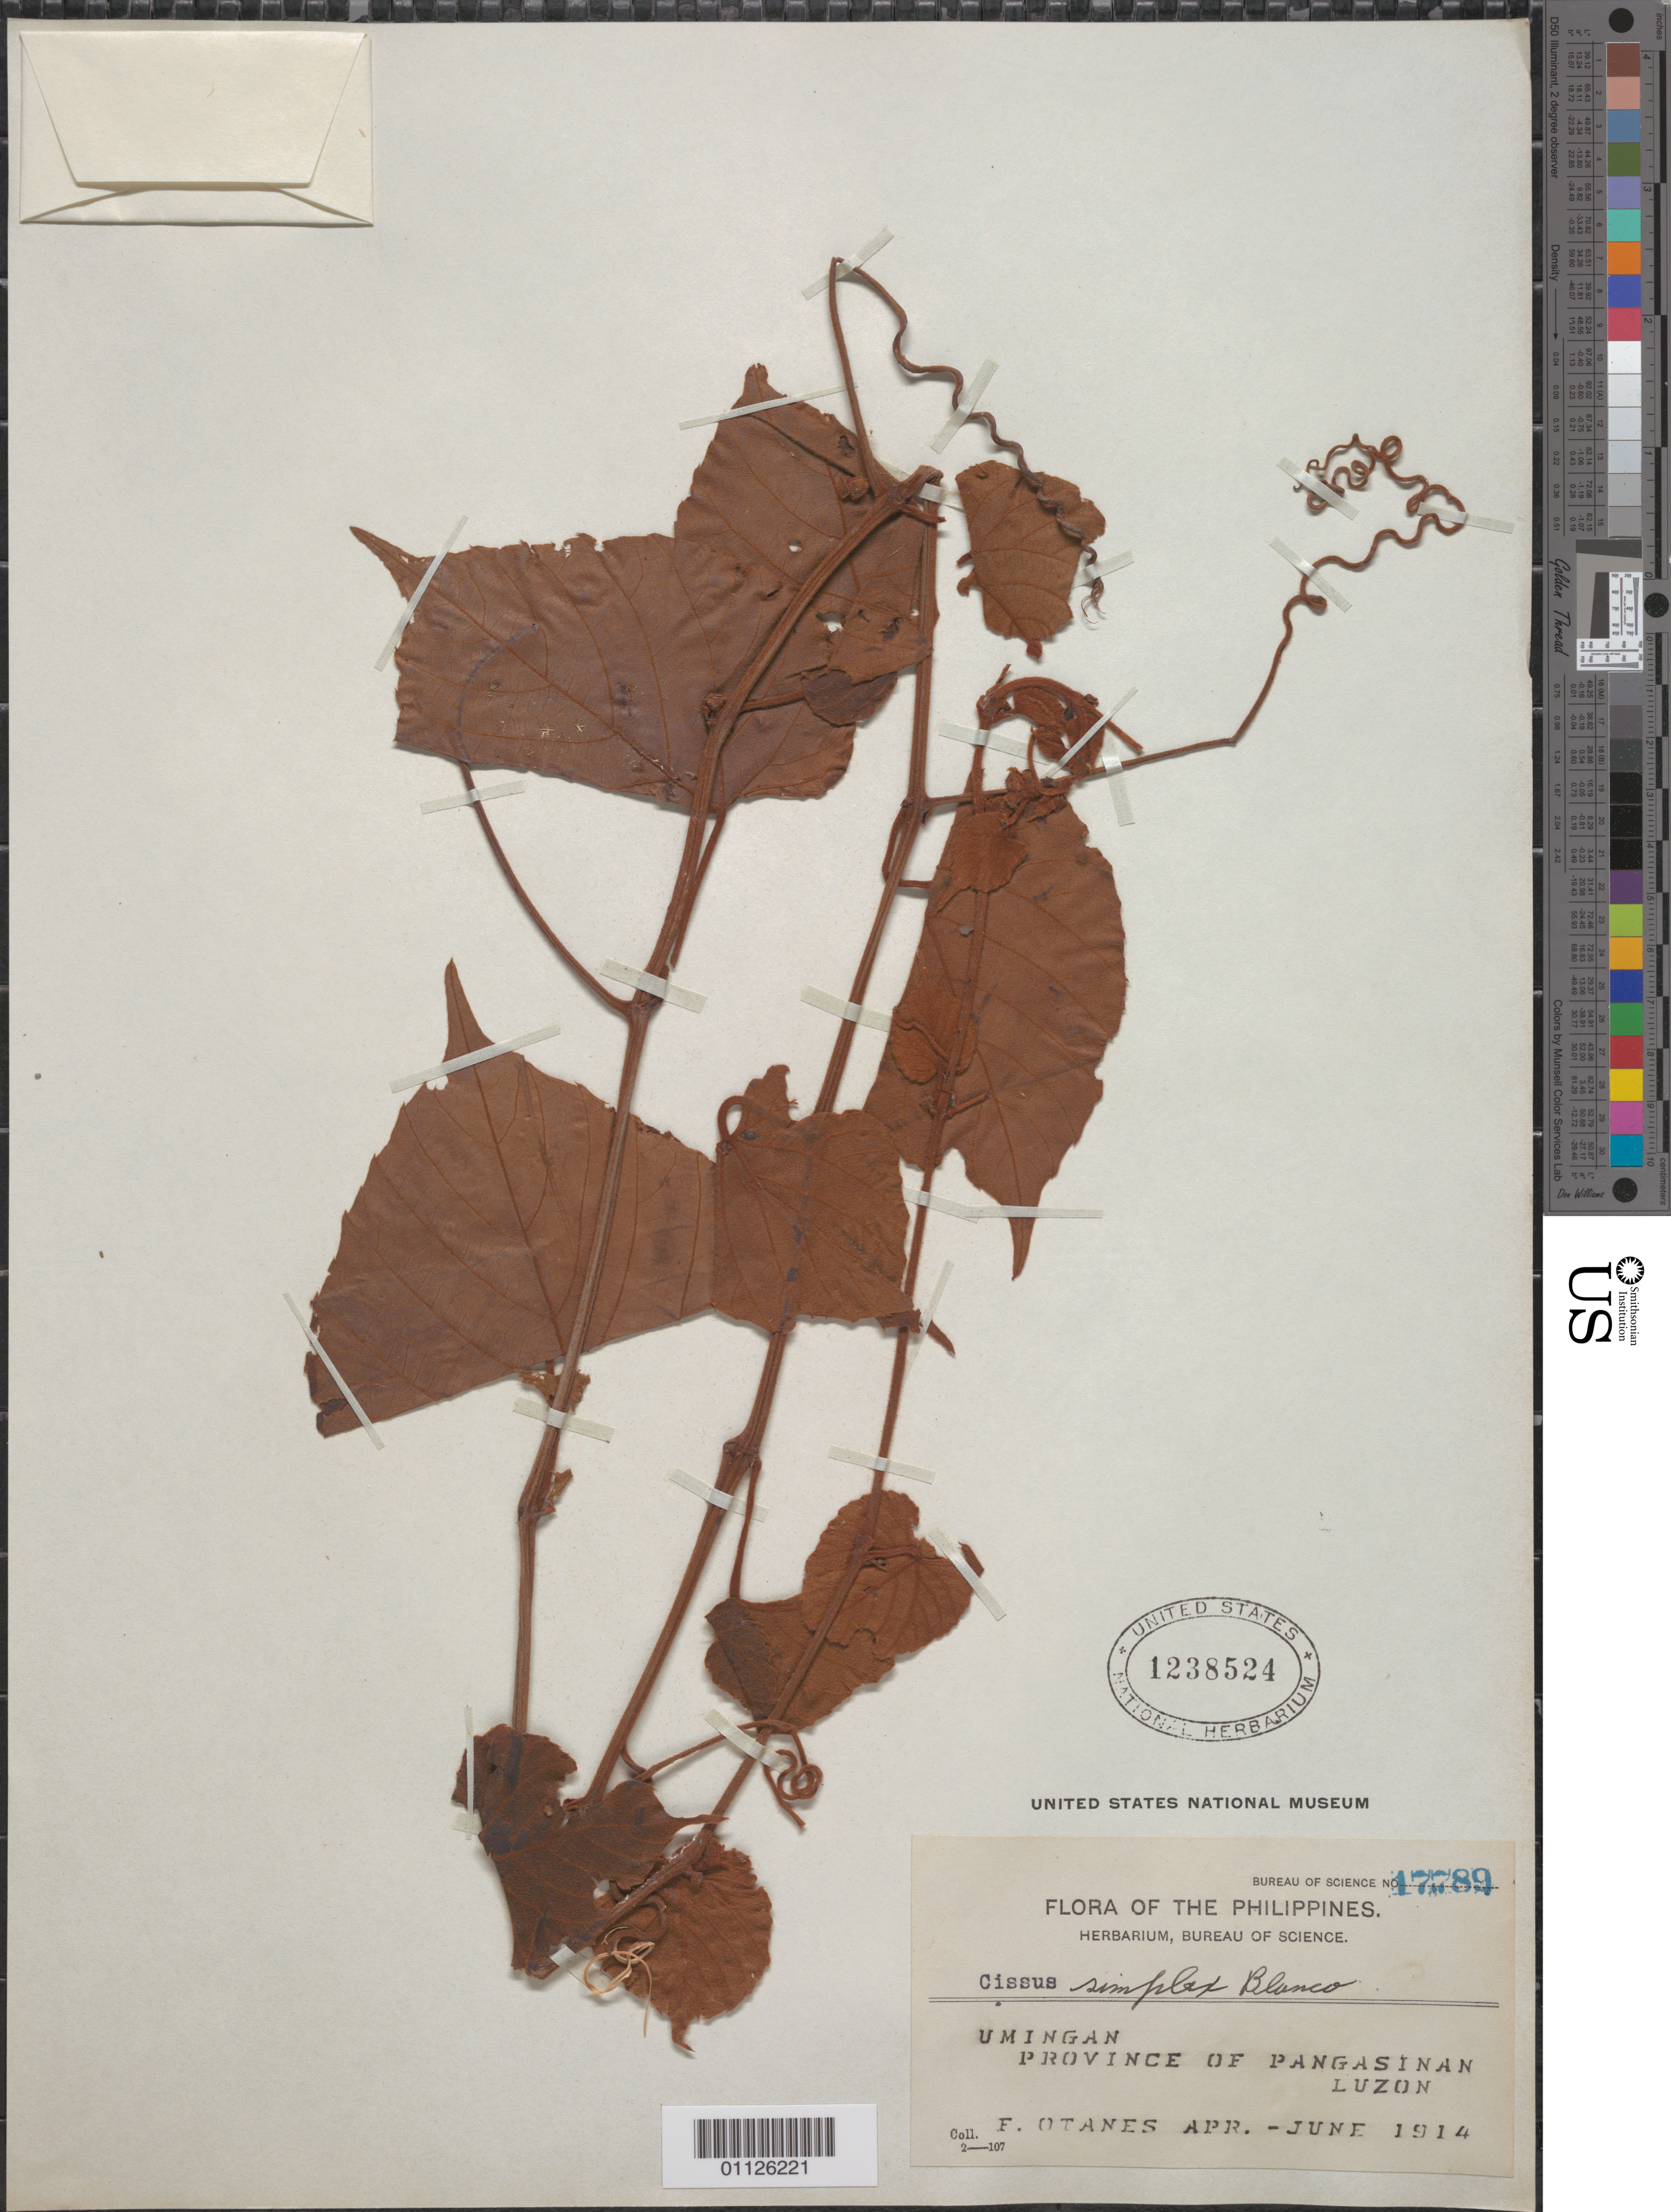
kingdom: Plantae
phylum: Tracheophyta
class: Magnoliopsida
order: Vitales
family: Vitaceae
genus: Cissus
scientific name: Cissus simplex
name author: Blanco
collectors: F. Q. Otanes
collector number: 17789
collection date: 1914-04/1914-06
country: Philippines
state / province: Ilocos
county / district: Pangasinan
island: Luzon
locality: Umingan, Luzon.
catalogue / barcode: US 1238524